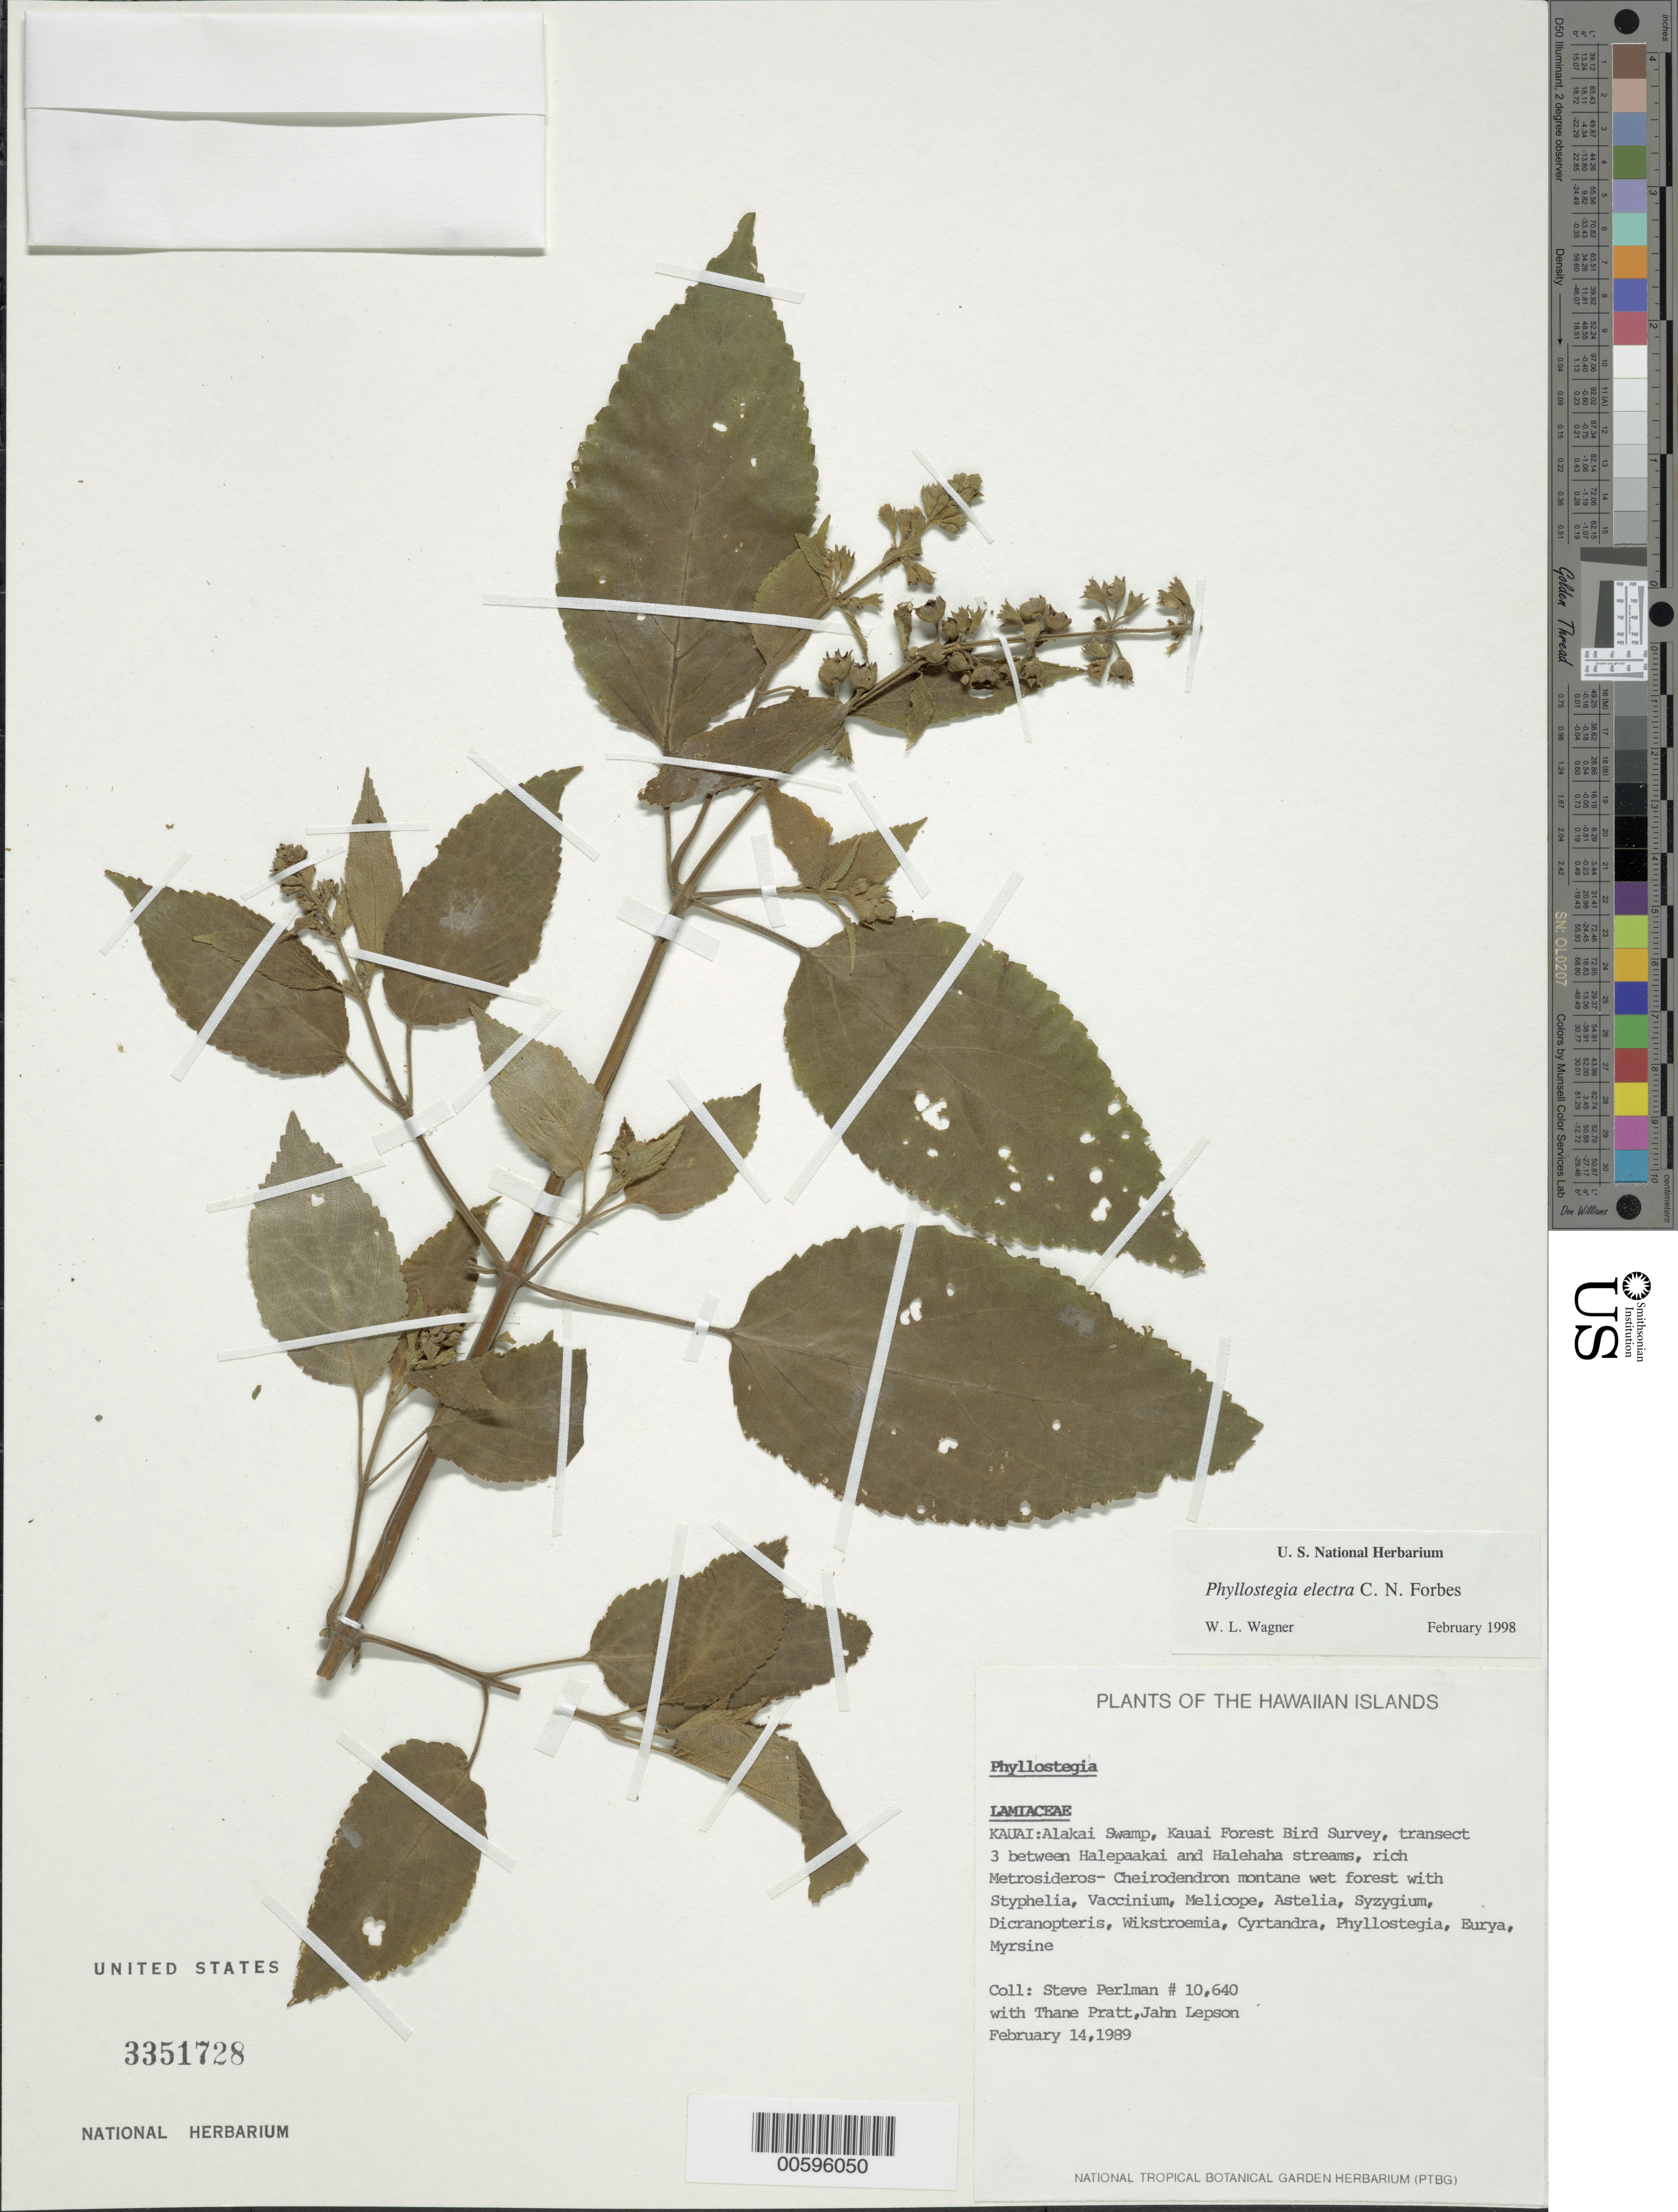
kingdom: Plantae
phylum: Tracheophyta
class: Magnoliopsida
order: Lamiales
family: Lamiaceae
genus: Phyllostegia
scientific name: Phyllostegia electra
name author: C.N. Forbes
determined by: Wagner, W. L., (BOT), Smithsonian Institution - National Museum of Natural History (UNITED STATES)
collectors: S. P. Perlman, T. Pratt & J. Lepson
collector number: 10640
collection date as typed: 14 Feb 1989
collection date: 1989-02-14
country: United States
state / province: Hawaii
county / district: Kauai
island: Kaua'i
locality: Alakai Swamp, Kauai Forest Bird Survey, transect 3 between Halepaakai and Halehaha streams.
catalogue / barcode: US 3351728